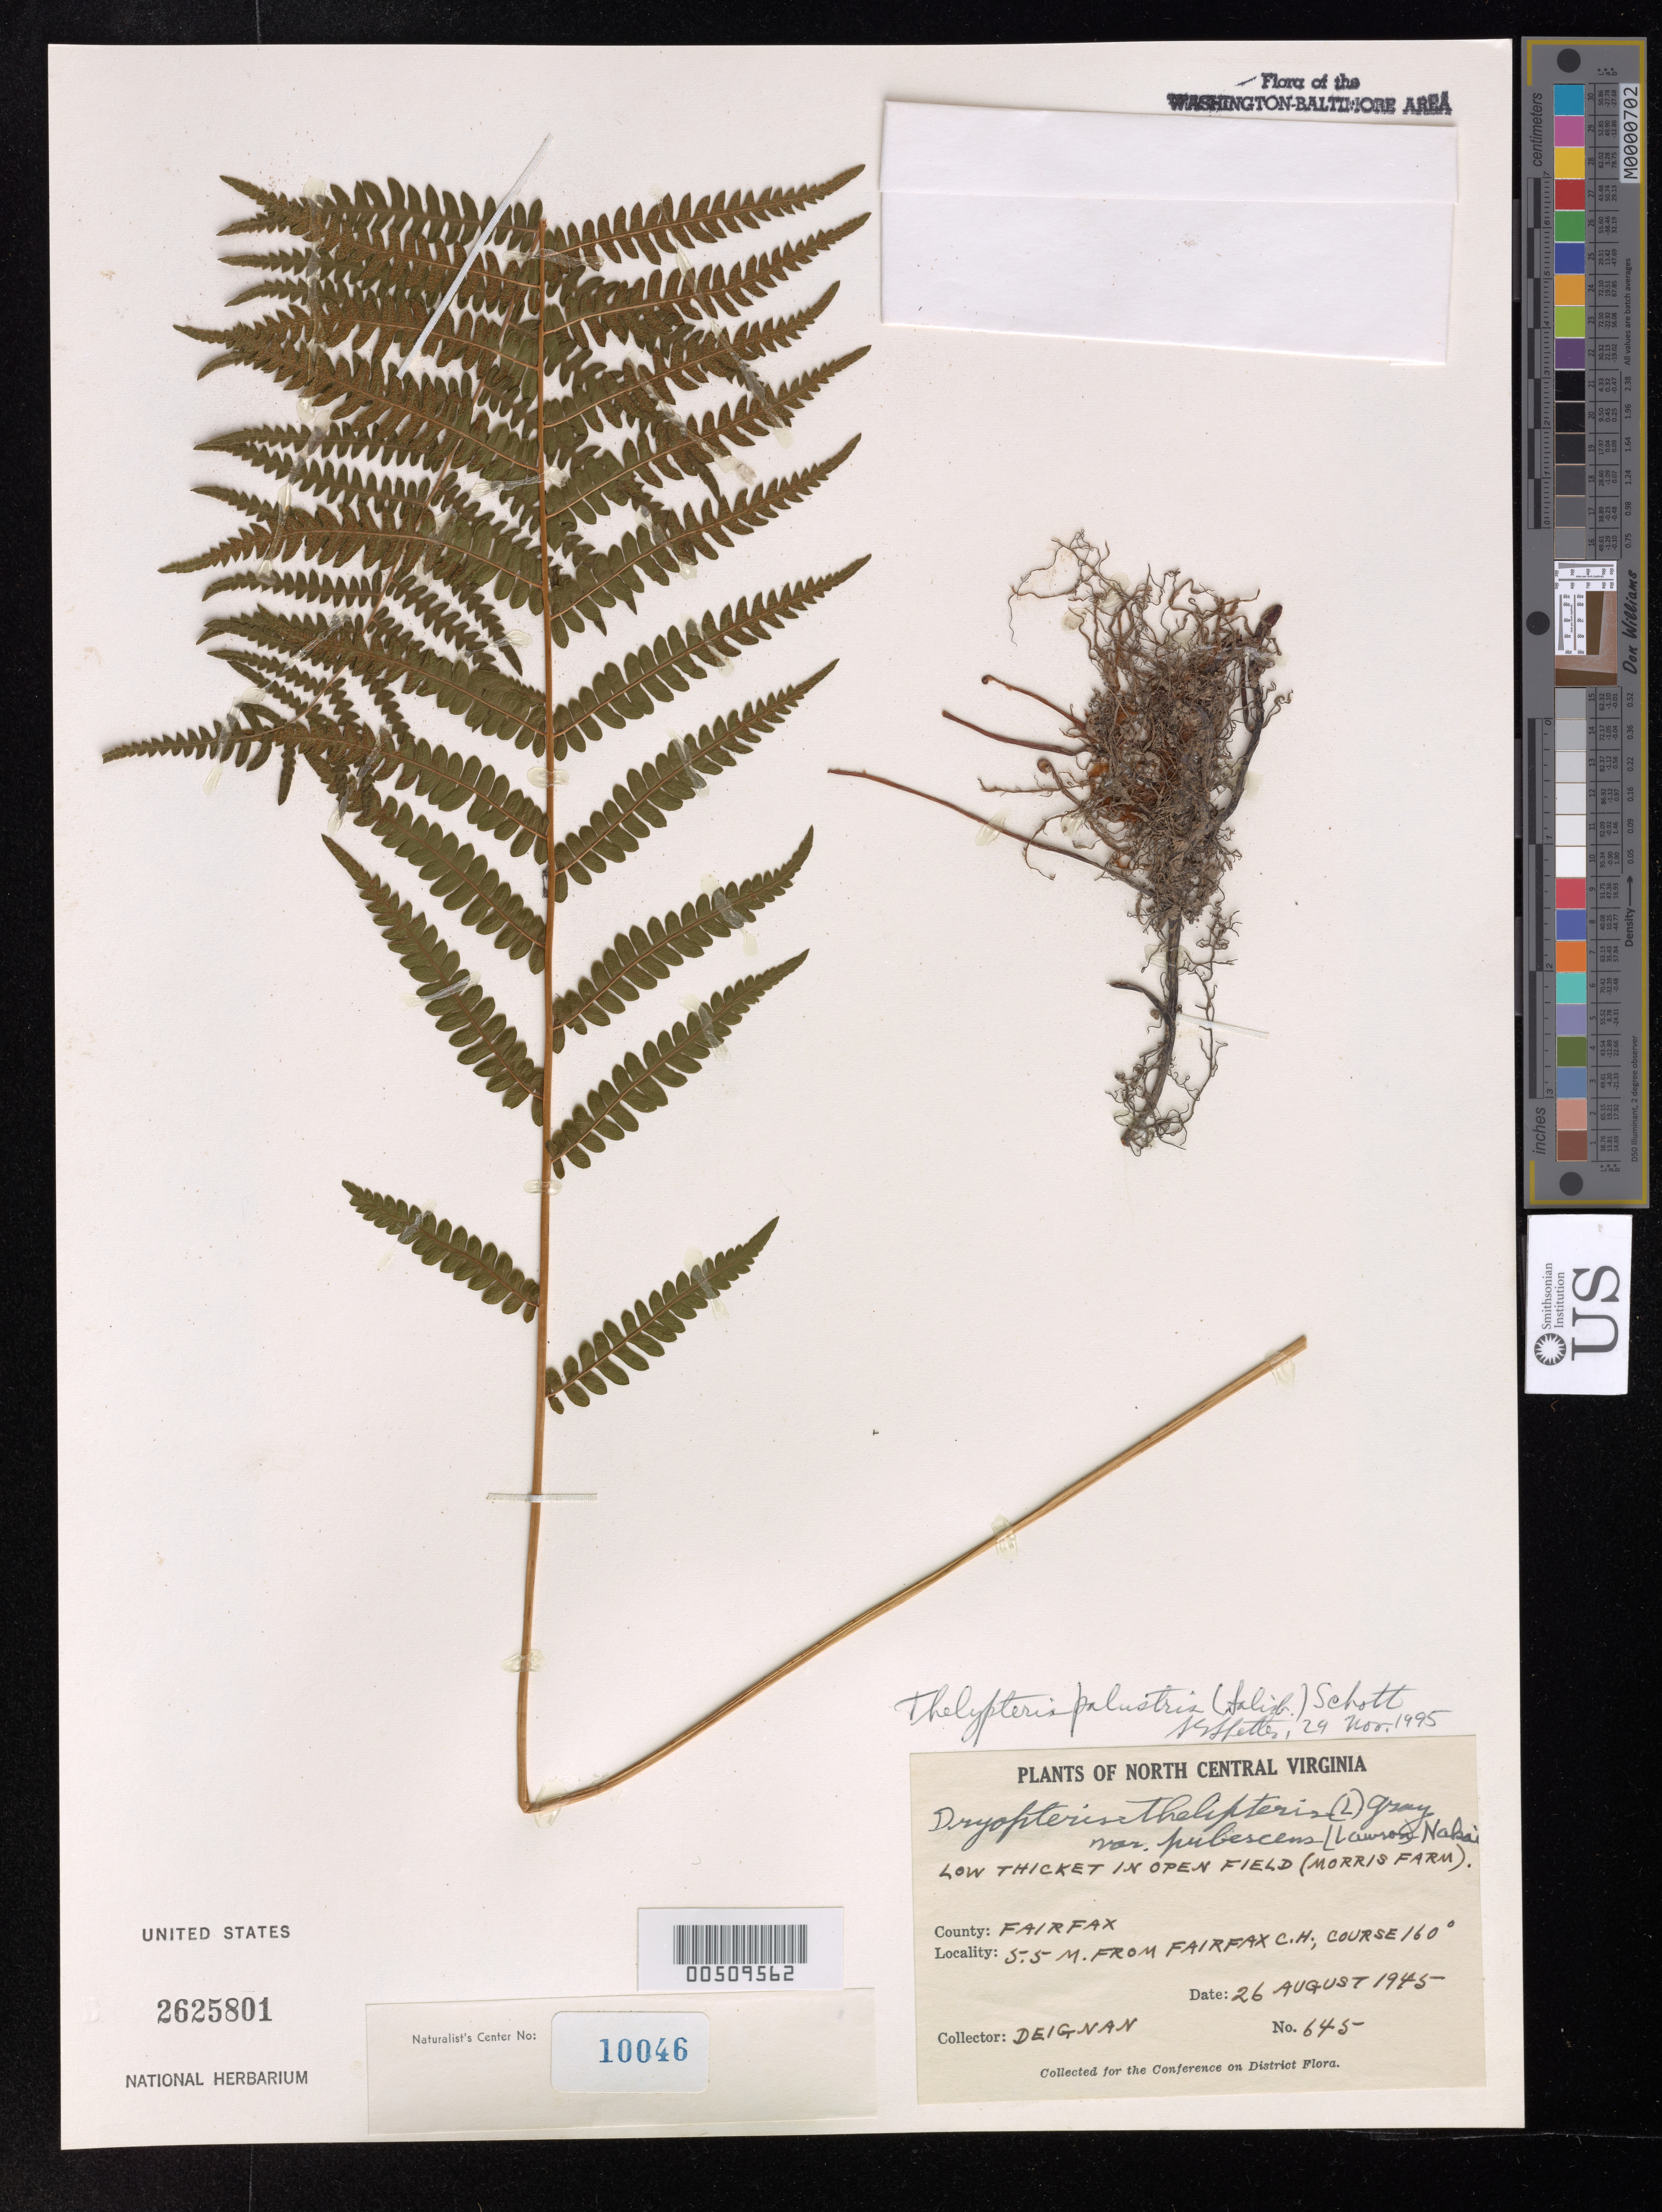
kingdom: Plantae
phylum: Tracheophyta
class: Polypodiopsida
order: Polypodiales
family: Thelypteridaceae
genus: Thelypteris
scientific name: Thelypteris palustris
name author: (Salisb.) Schott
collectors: Deignan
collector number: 645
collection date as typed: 26 Aug 1945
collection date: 1945-08-26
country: United States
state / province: Virginia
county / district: Fairfax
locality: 5.5 mi. from Fairfax Court House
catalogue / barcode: US 2625801